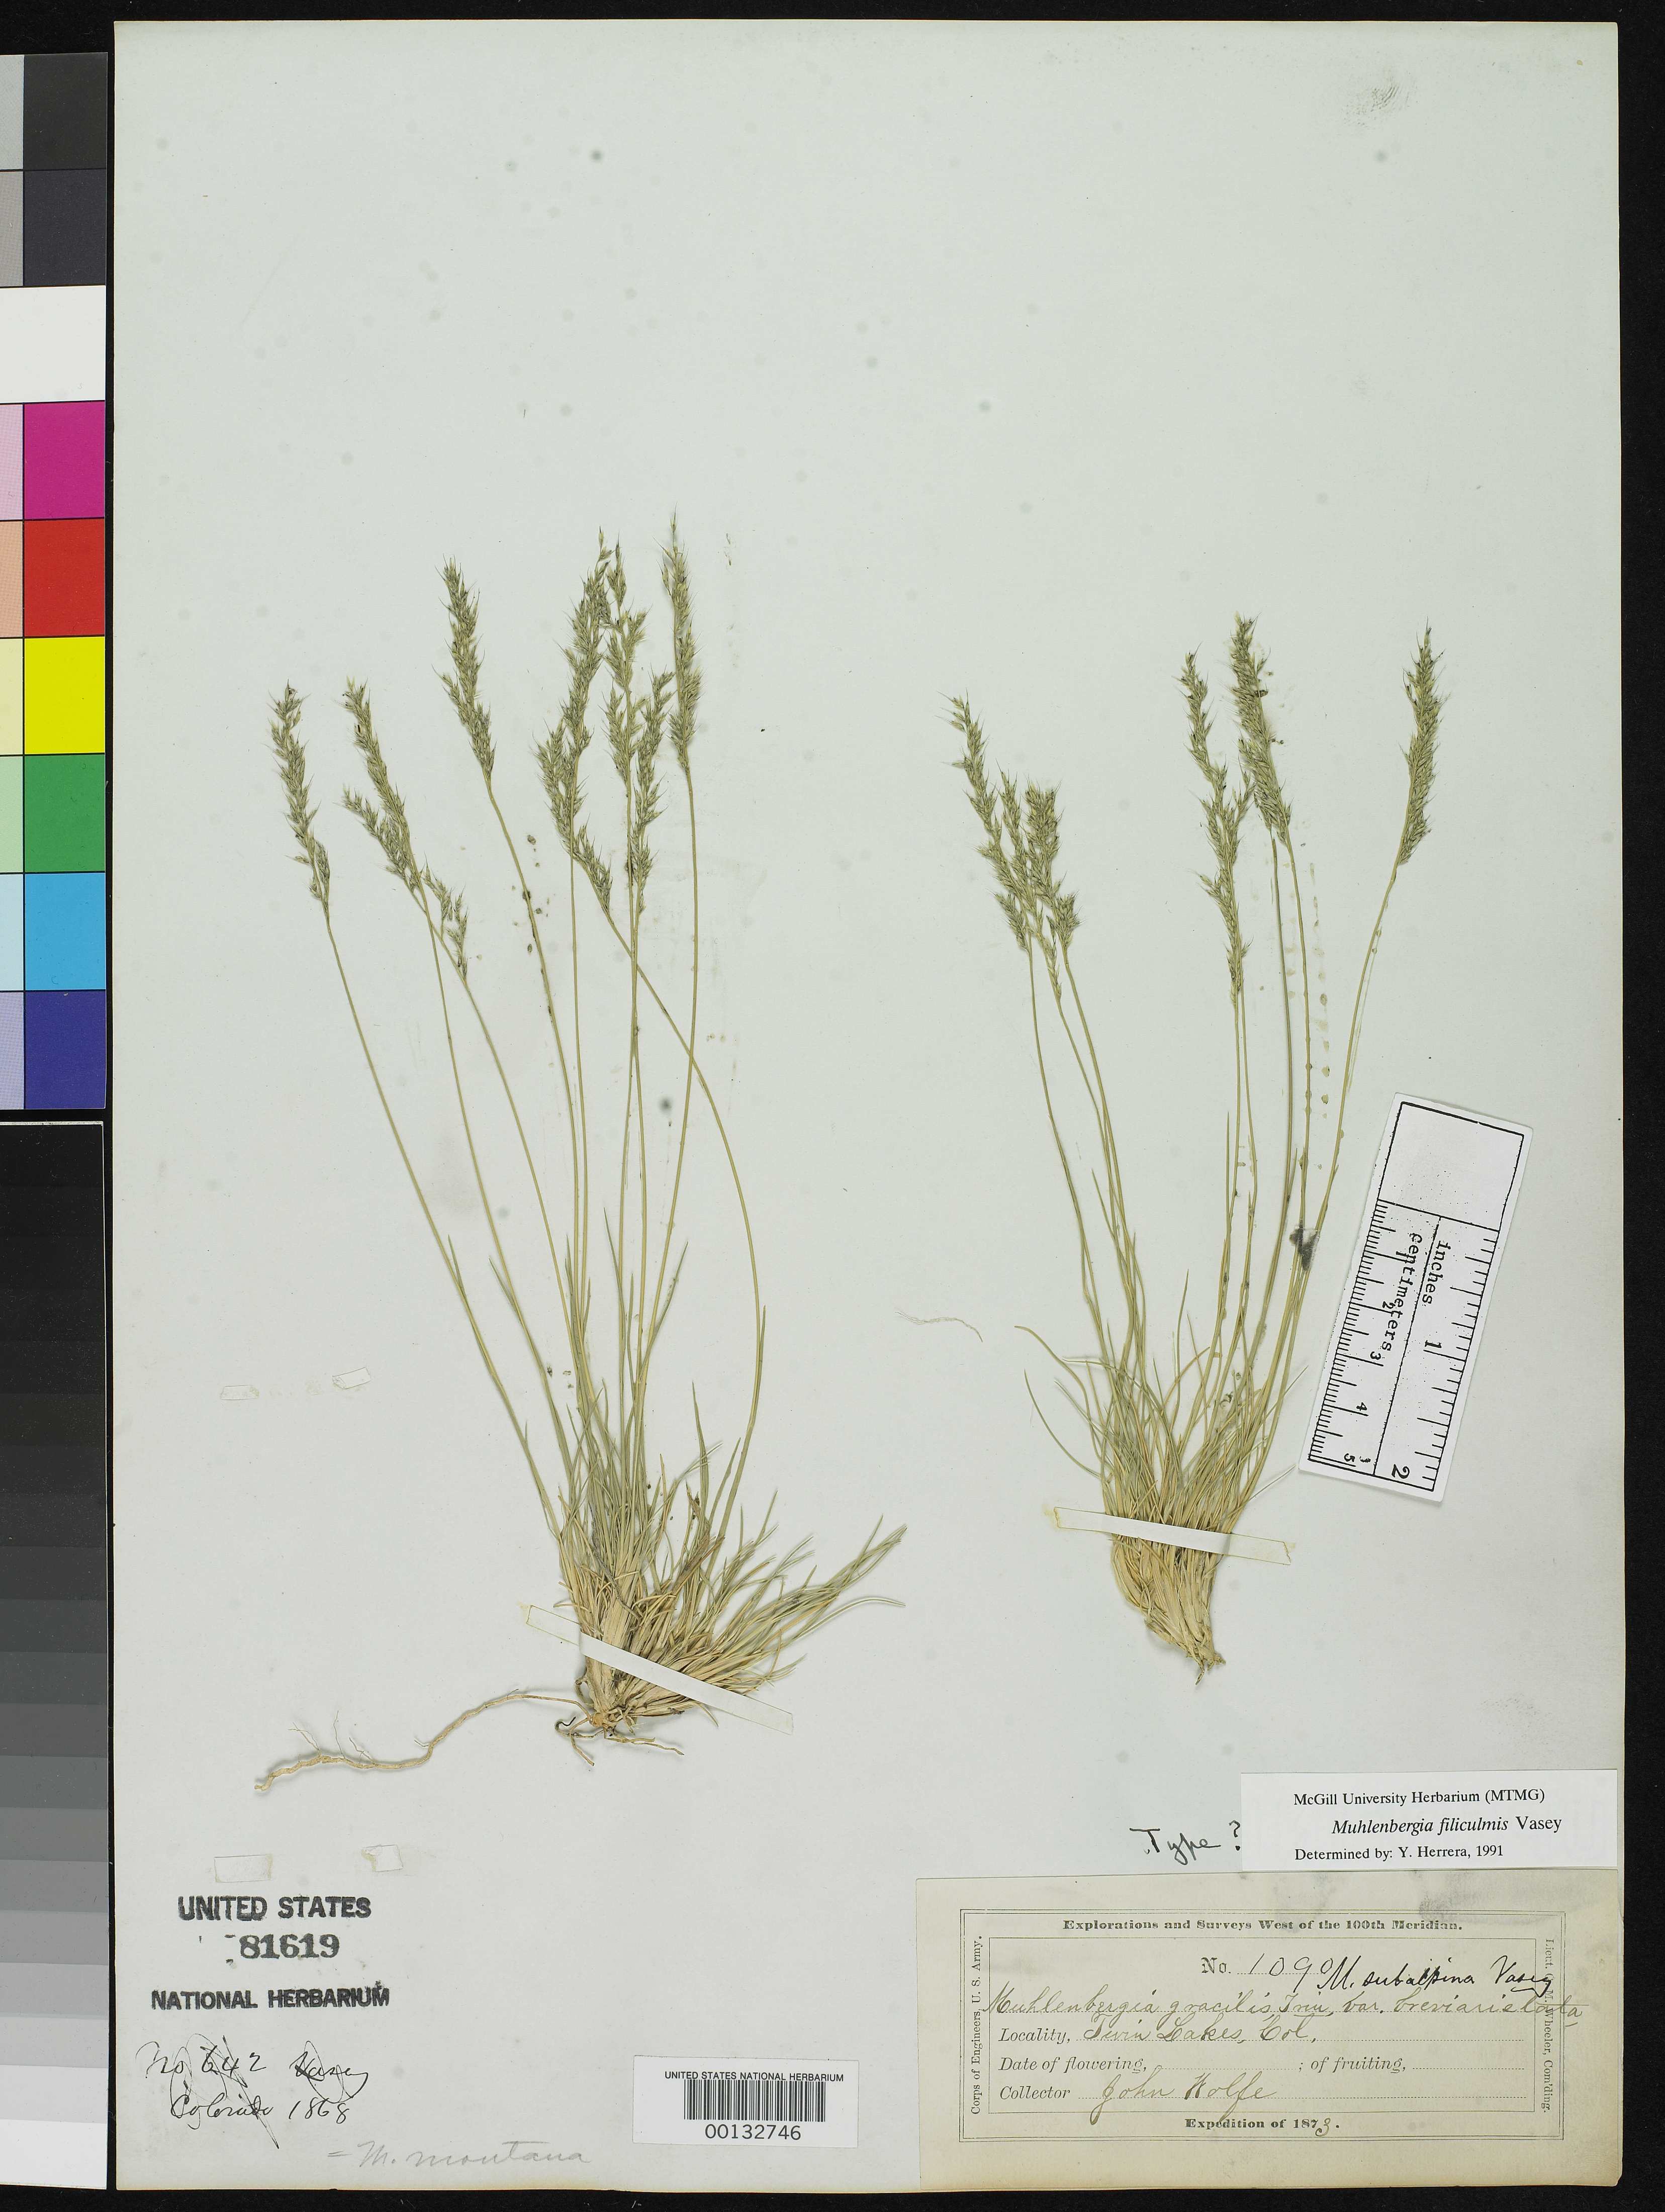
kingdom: Plantae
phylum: Tracheophyta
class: Liliopsida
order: Poales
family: Poaceae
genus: Muhlenbergia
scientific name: Muhlenbergia gracilis var. breviaristata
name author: Vasey in G.M. Wheeler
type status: Isotype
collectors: J. Wolfe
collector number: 1090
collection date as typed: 1873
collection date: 1873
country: United States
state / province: Colorado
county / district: Lake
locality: Twin Lakes.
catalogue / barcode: US 81619